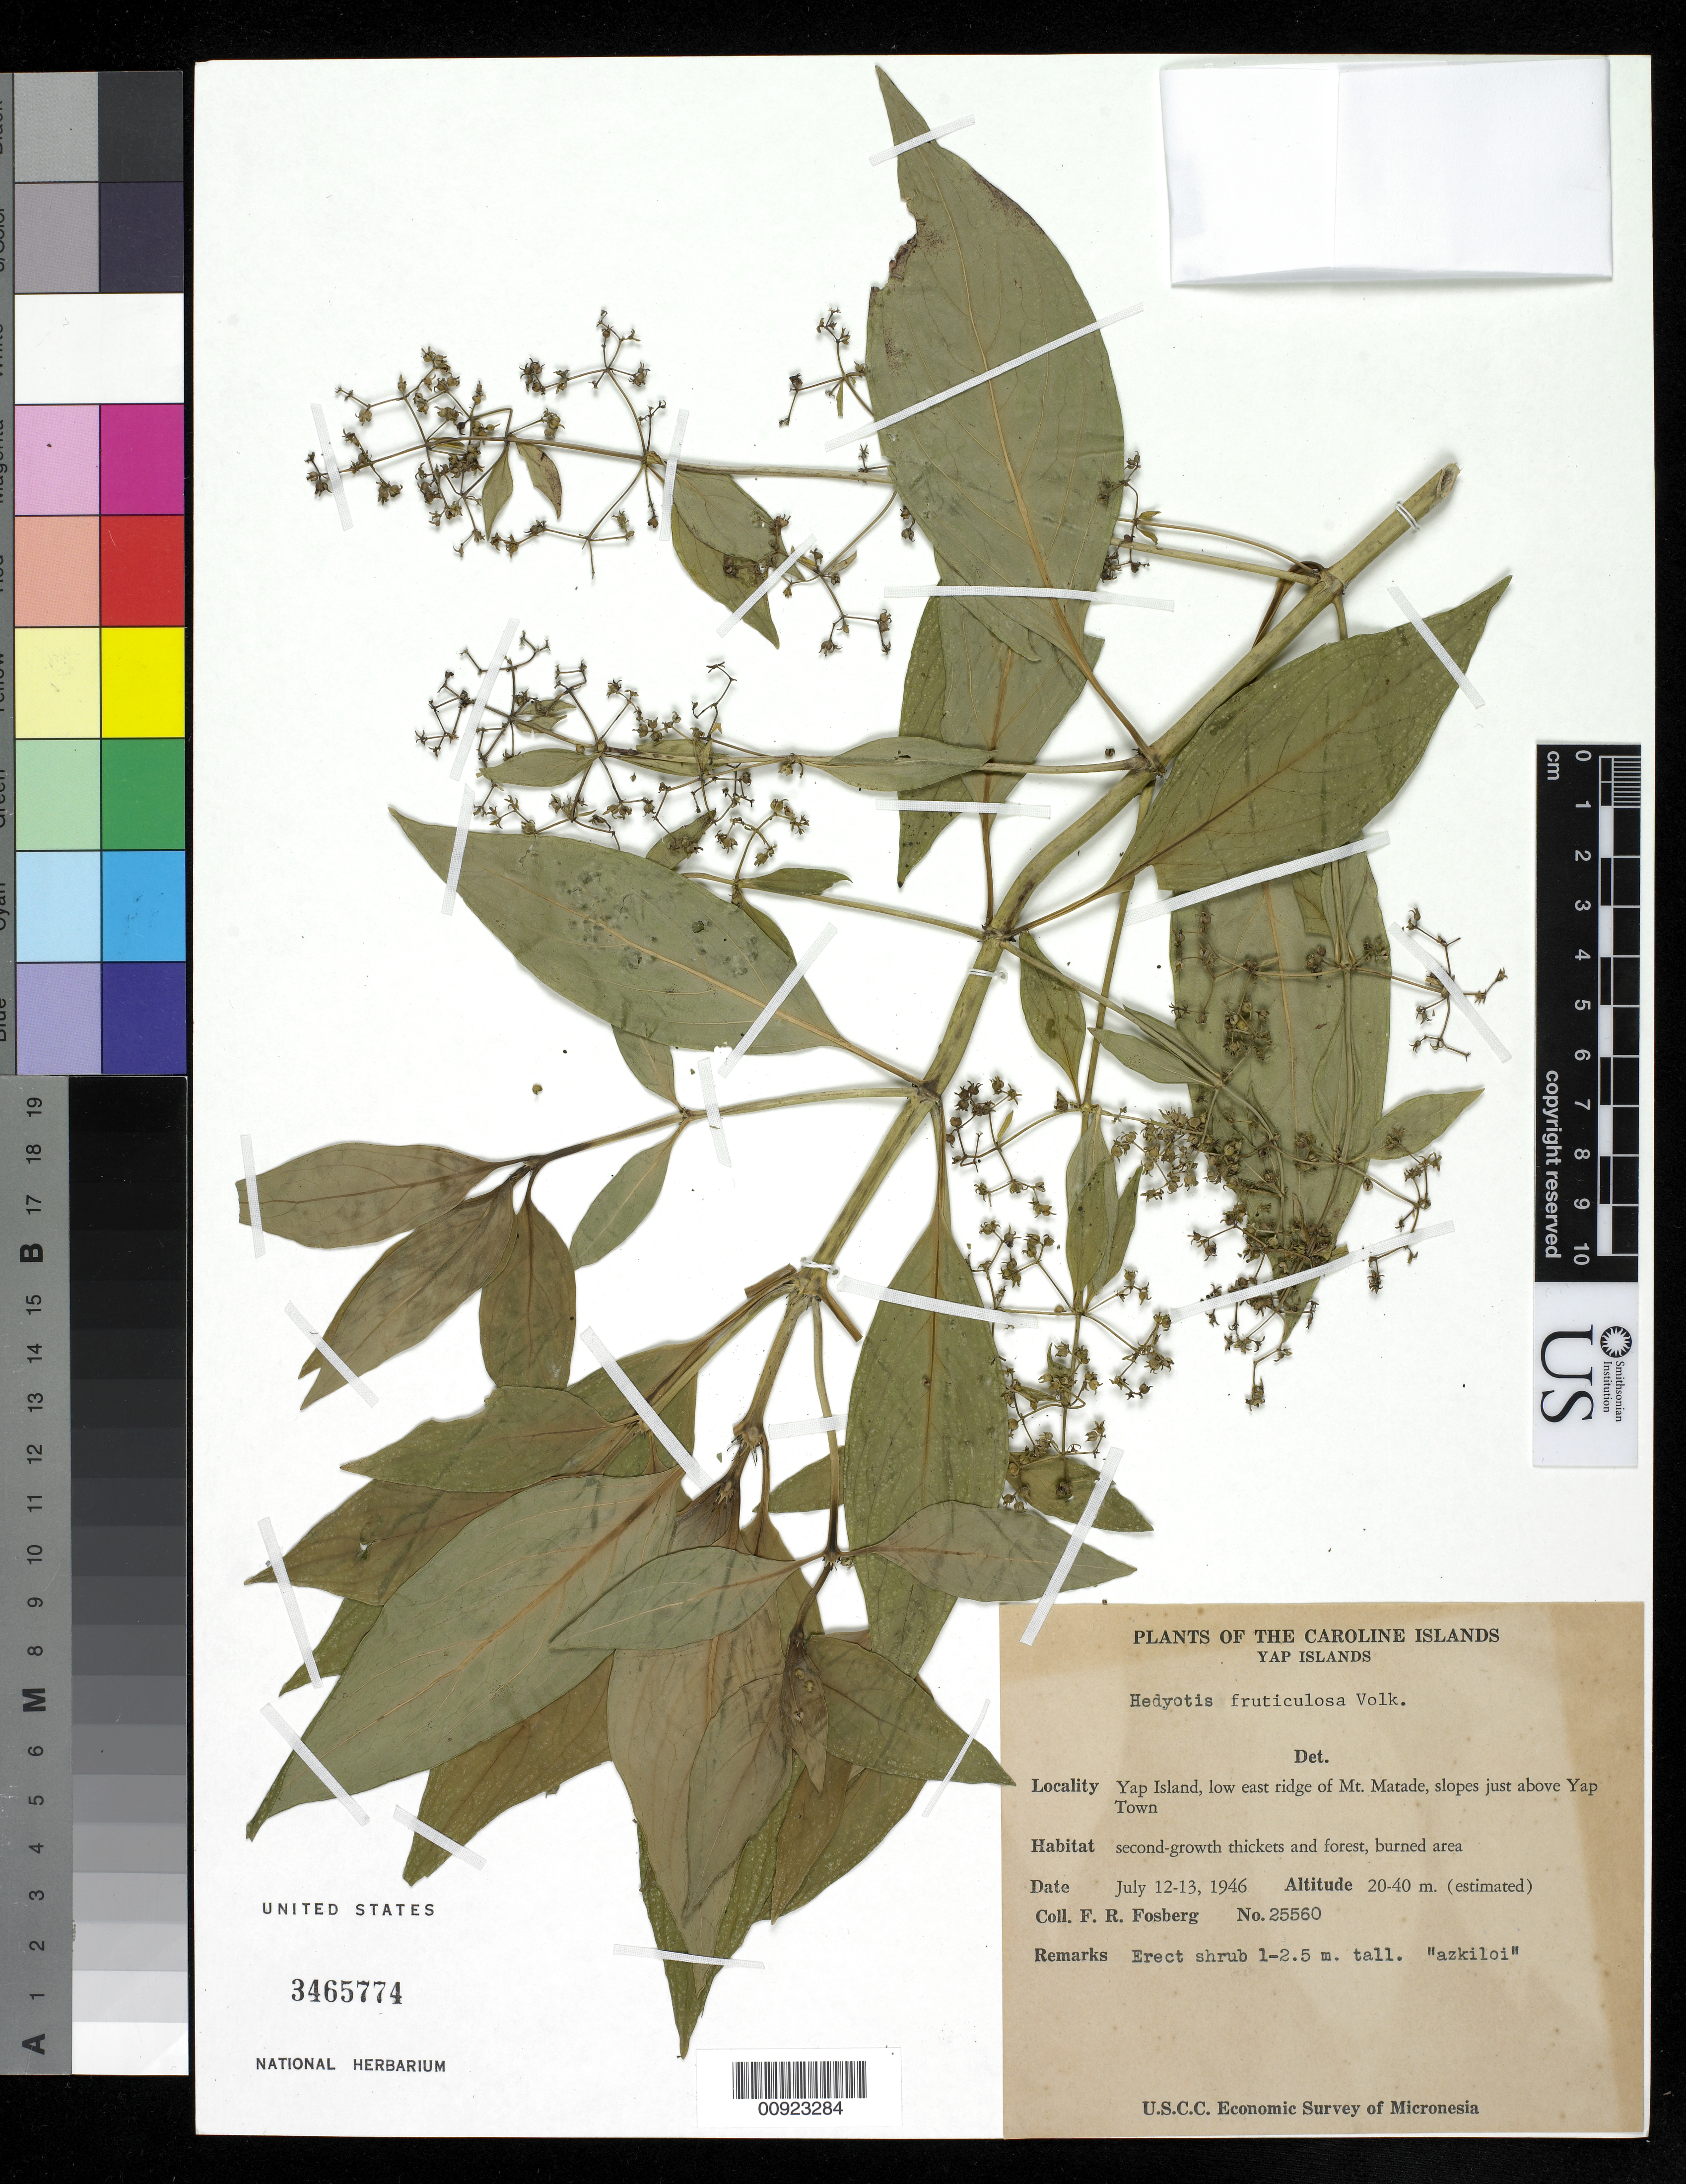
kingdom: Plantae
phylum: Tracheophyta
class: Magnoliopsida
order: Gentianales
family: Rubiaceae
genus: Hedyotis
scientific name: Hedyotis fruticulosa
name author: Volk.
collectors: F. R. Fosberg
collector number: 25560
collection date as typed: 14 Aug 1980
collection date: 1980-08-14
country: Micronesia, Federated States of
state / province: Truk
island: Moen [Wono]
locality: Moen Sapou.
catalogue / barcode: US 3465774